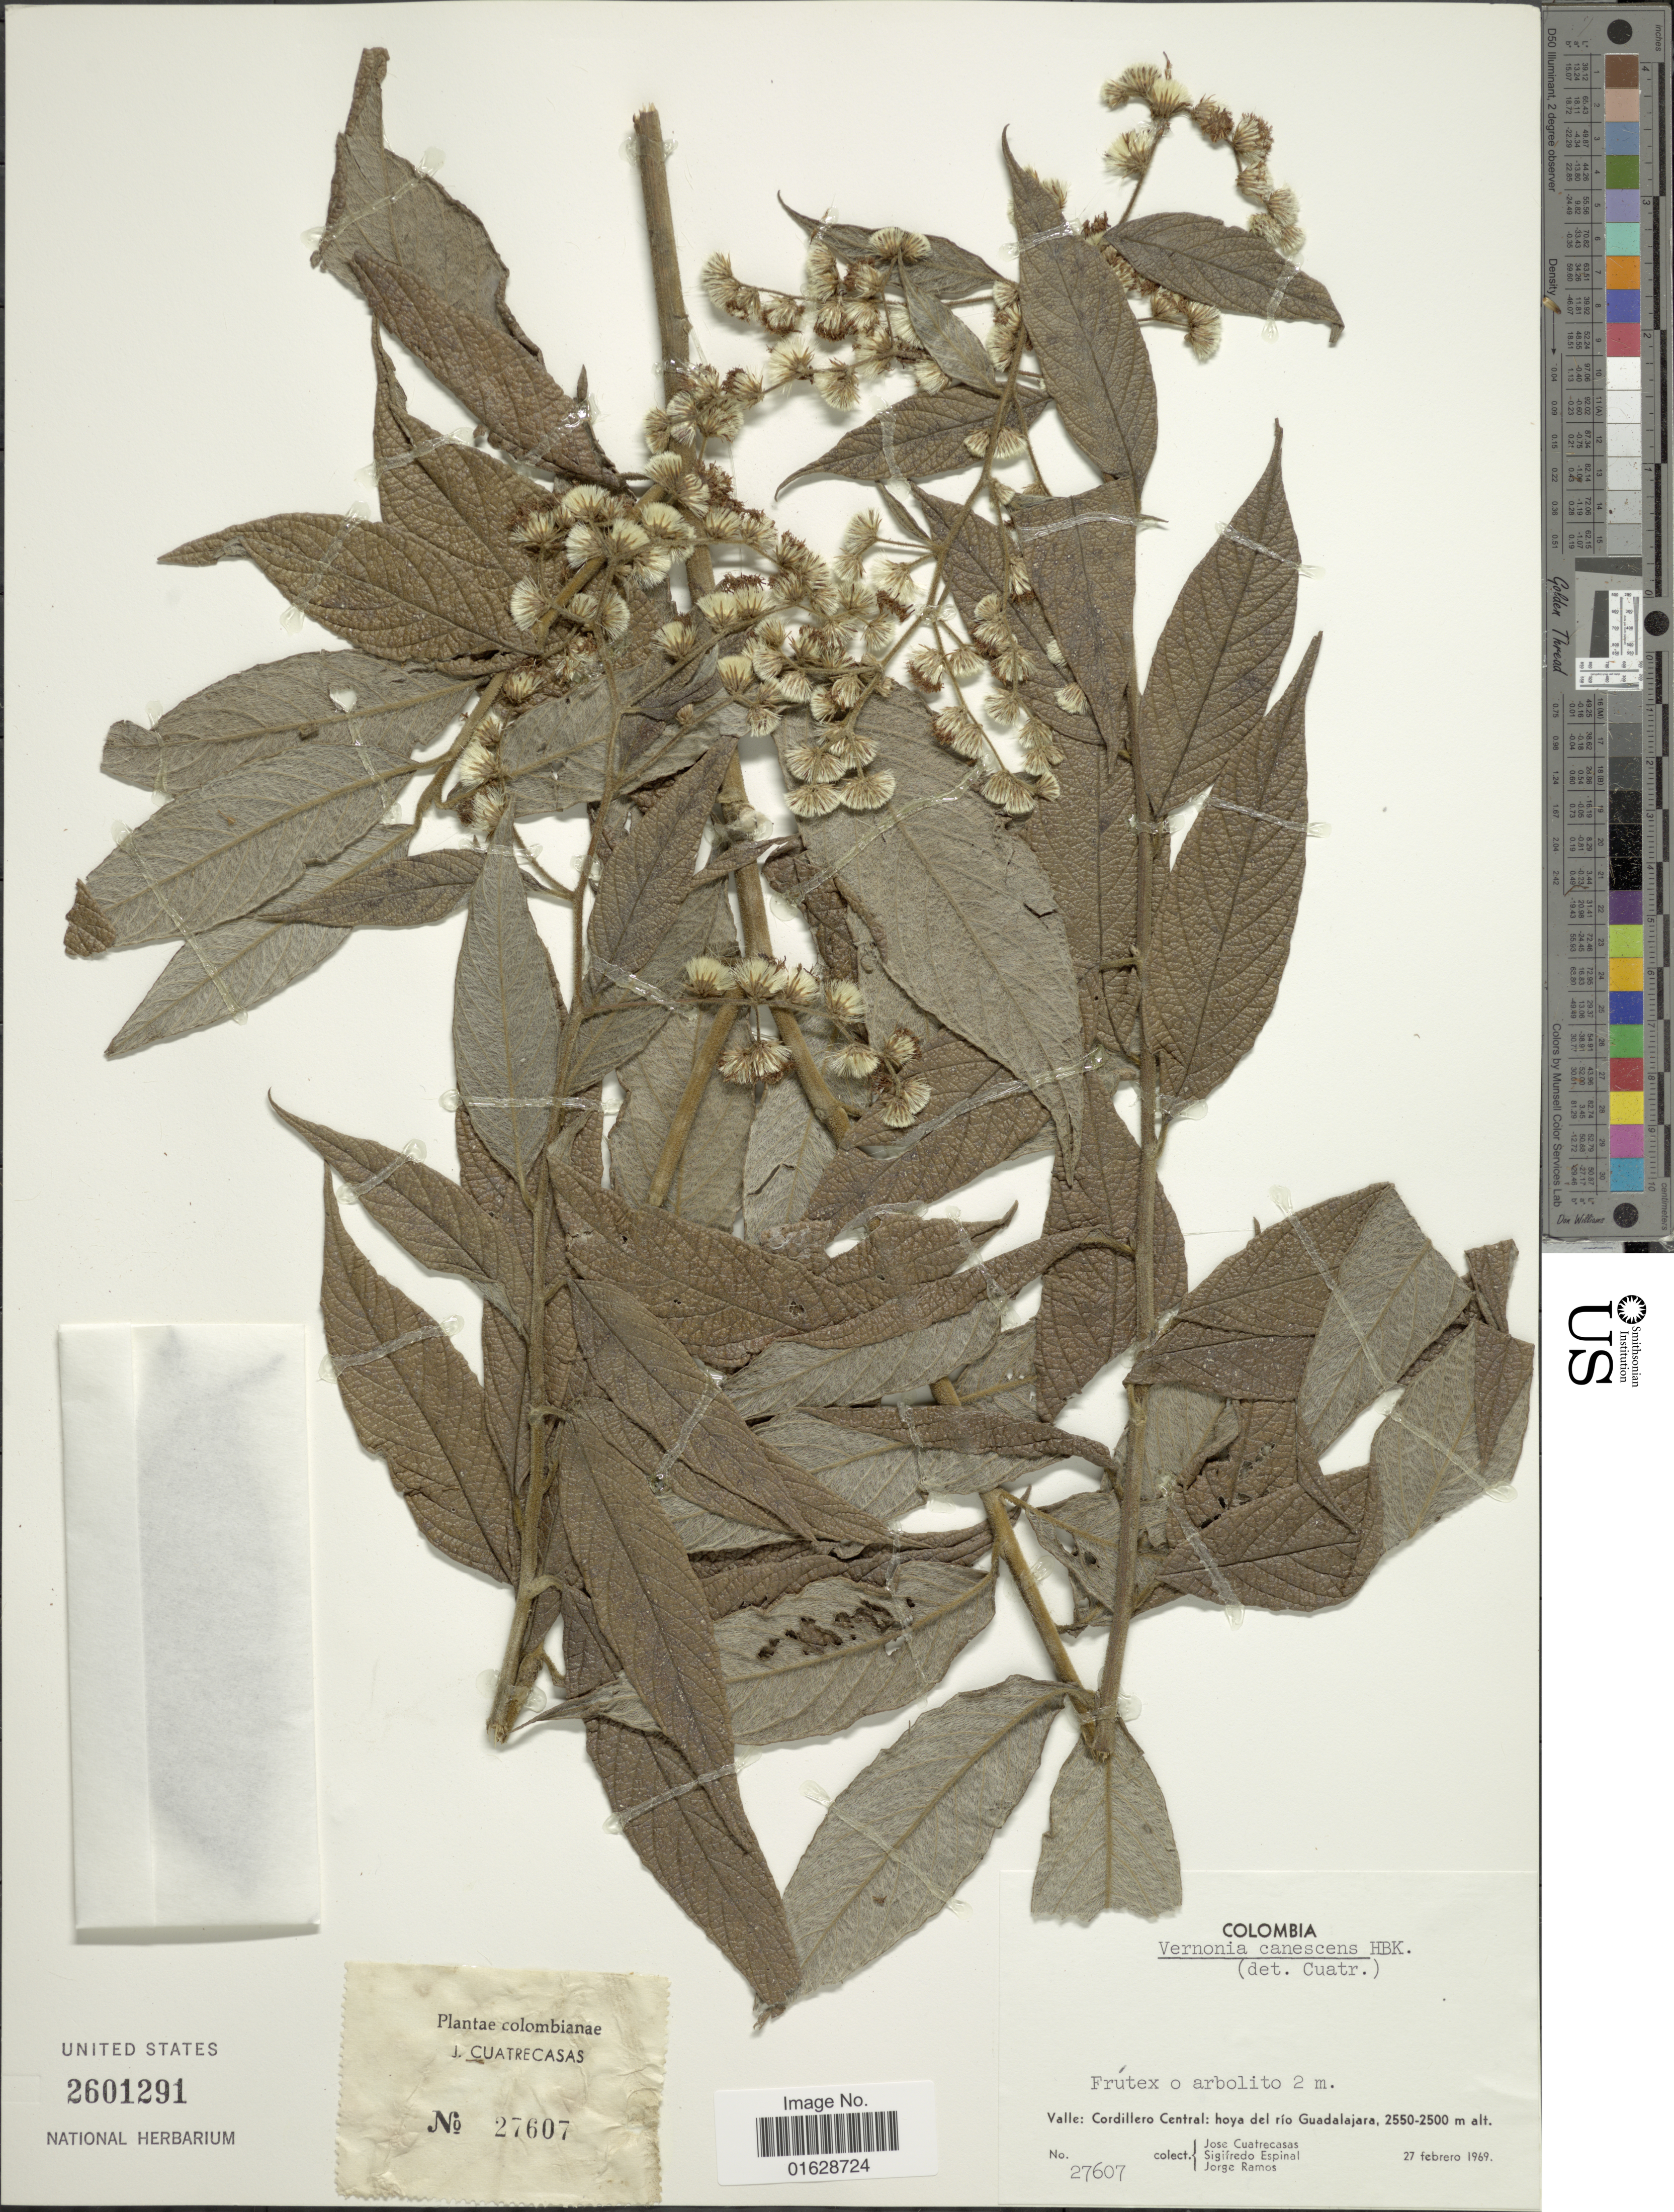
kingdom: Plantae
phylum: Tracheophyta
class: Magnoliopsida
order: Asterales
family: Asteraceae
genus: Lepidaploa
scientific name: Lepidaploa canescens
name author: (Kunth) H. Rob.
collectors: J. Cuatrecasas, S. T. Espinal & J. Ramos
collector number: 27607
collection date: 1969-02-27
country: Colombia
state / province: Valle del Cauca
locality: Colombia. Valle: Cordillera Central: hoya del rio Guadalajara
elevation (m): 2250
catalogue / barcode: US 2601291